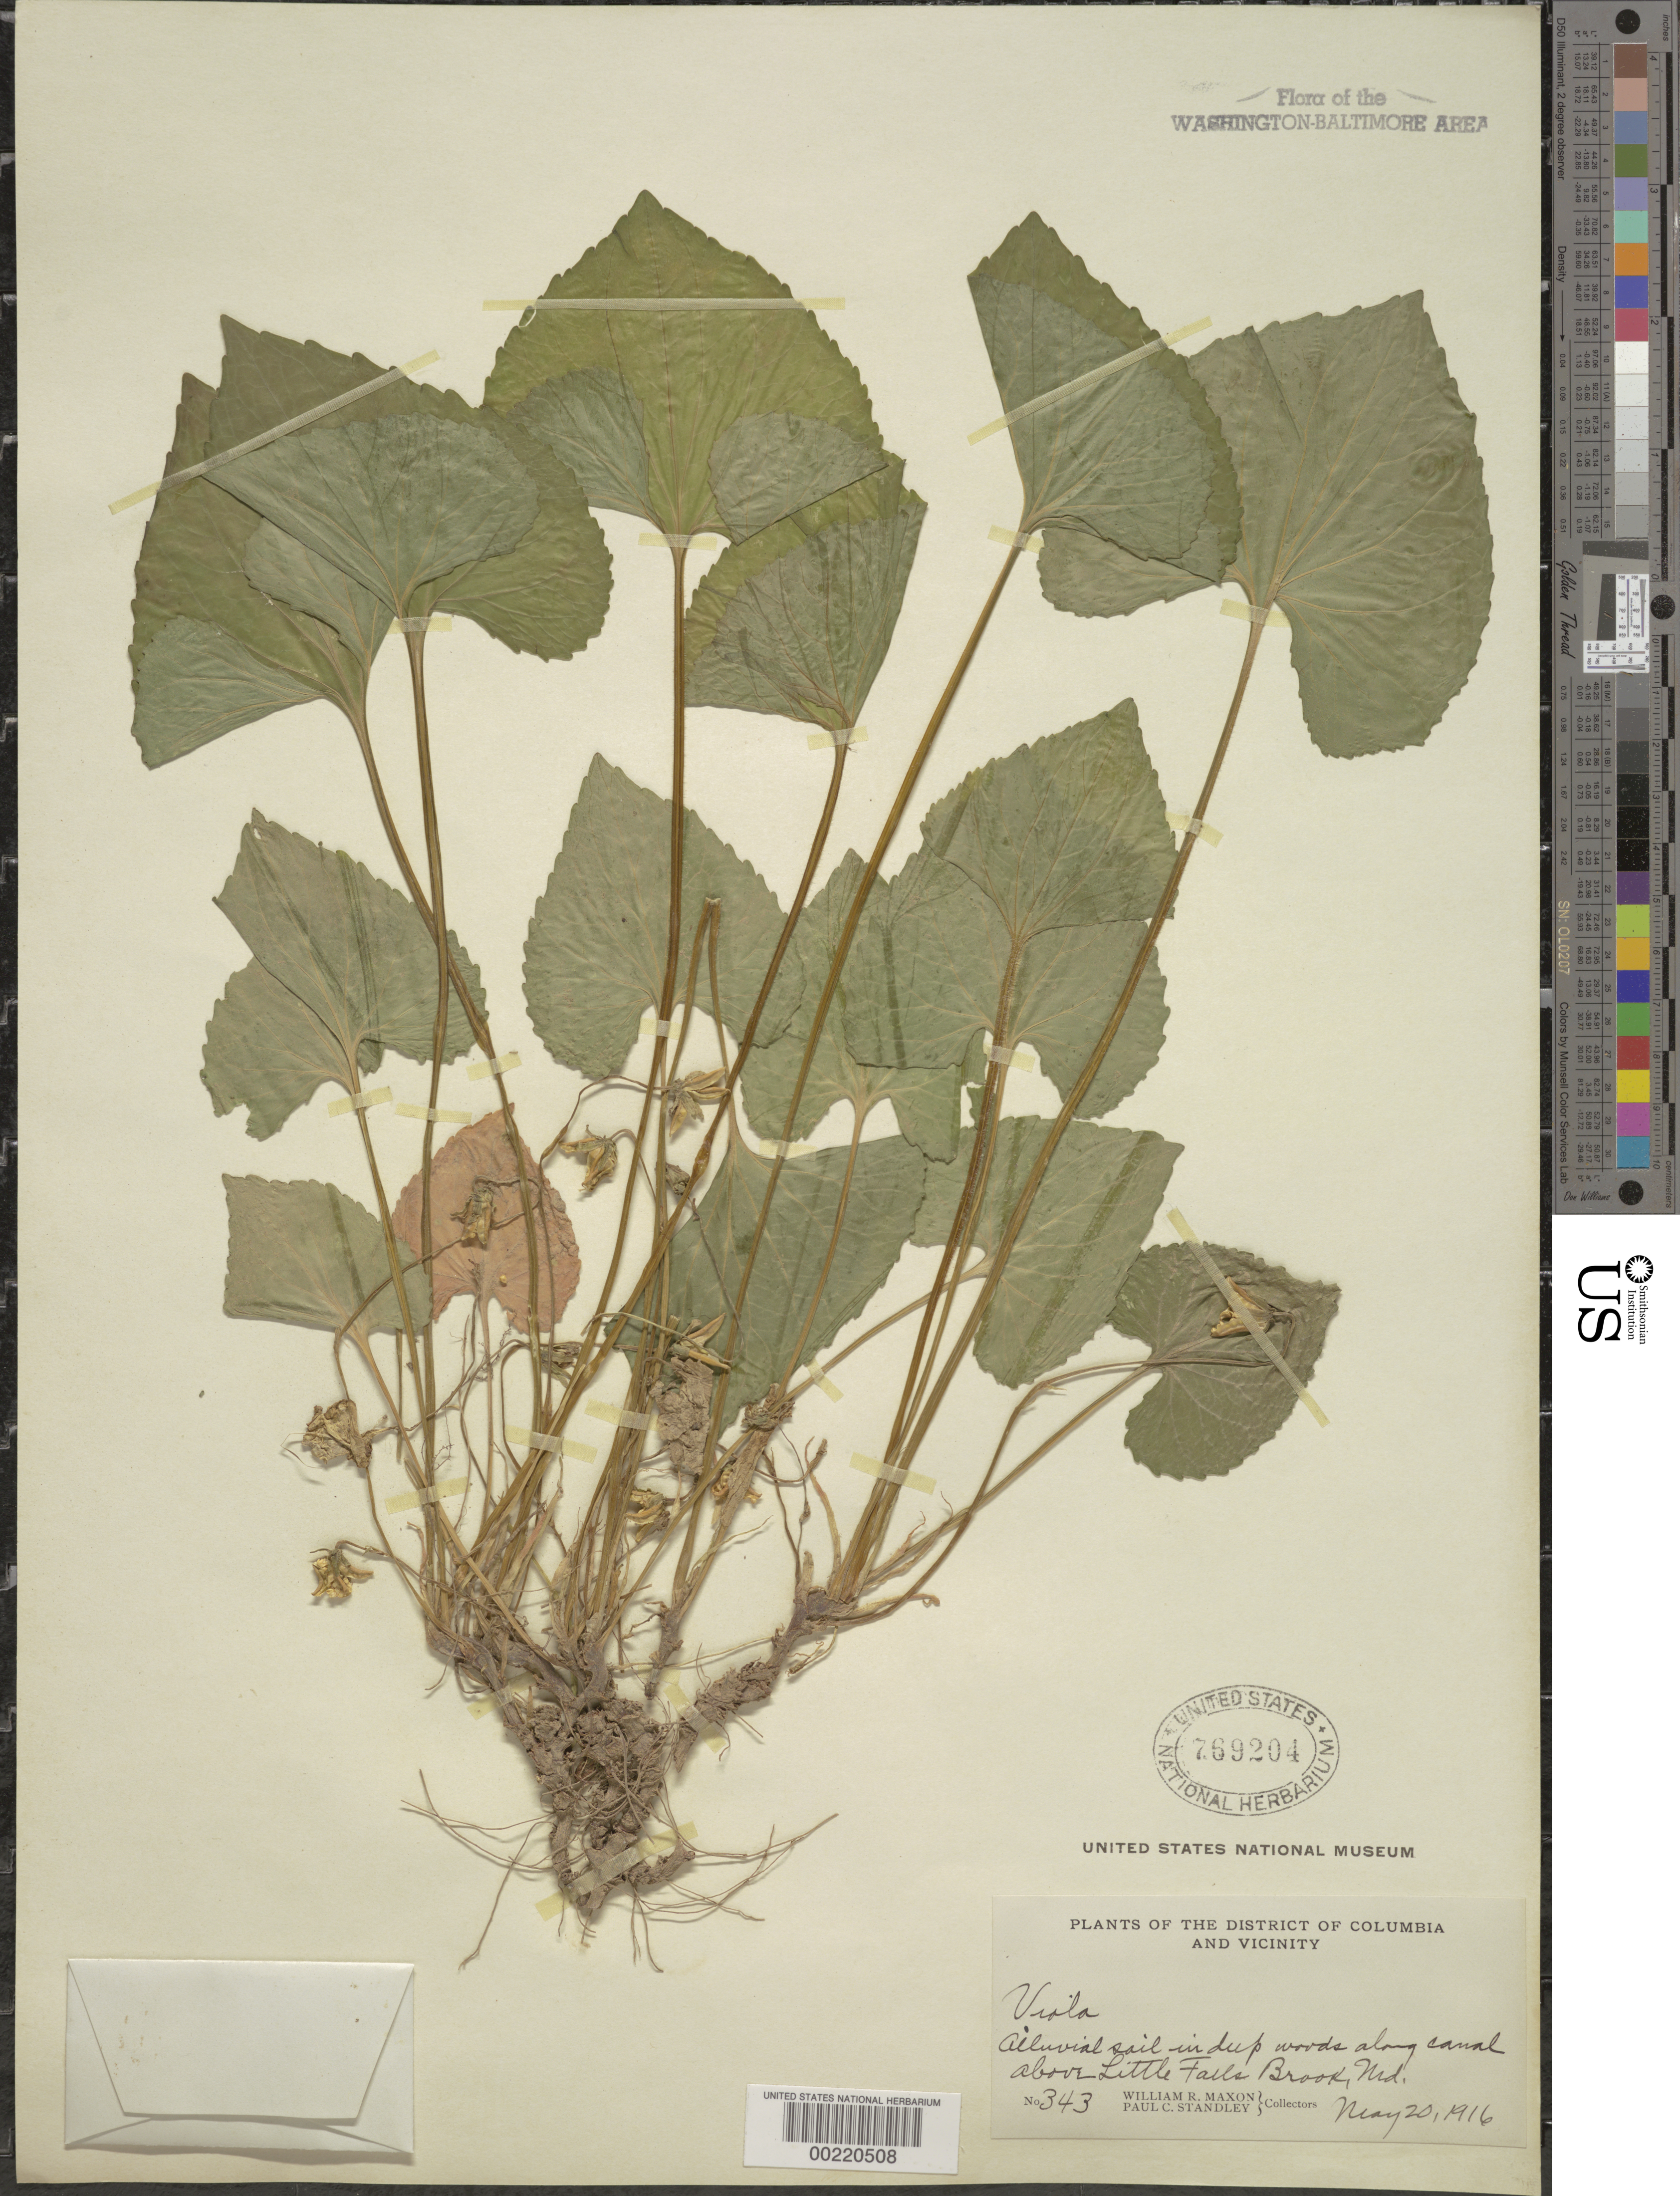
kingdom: Plantae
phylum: Tracheophyta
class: Magnoliopsida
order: Malpighiales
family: Violaceae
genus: Viola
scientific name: Viola sp.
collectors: W. R. Maxon & P. C. Standley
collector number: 343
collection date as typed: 20 May 1916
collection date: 1916-05-20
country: United States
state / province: Maryland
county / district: Montgomery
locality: C. & O. Canal above Little Falls Brook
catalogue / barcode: US 769204